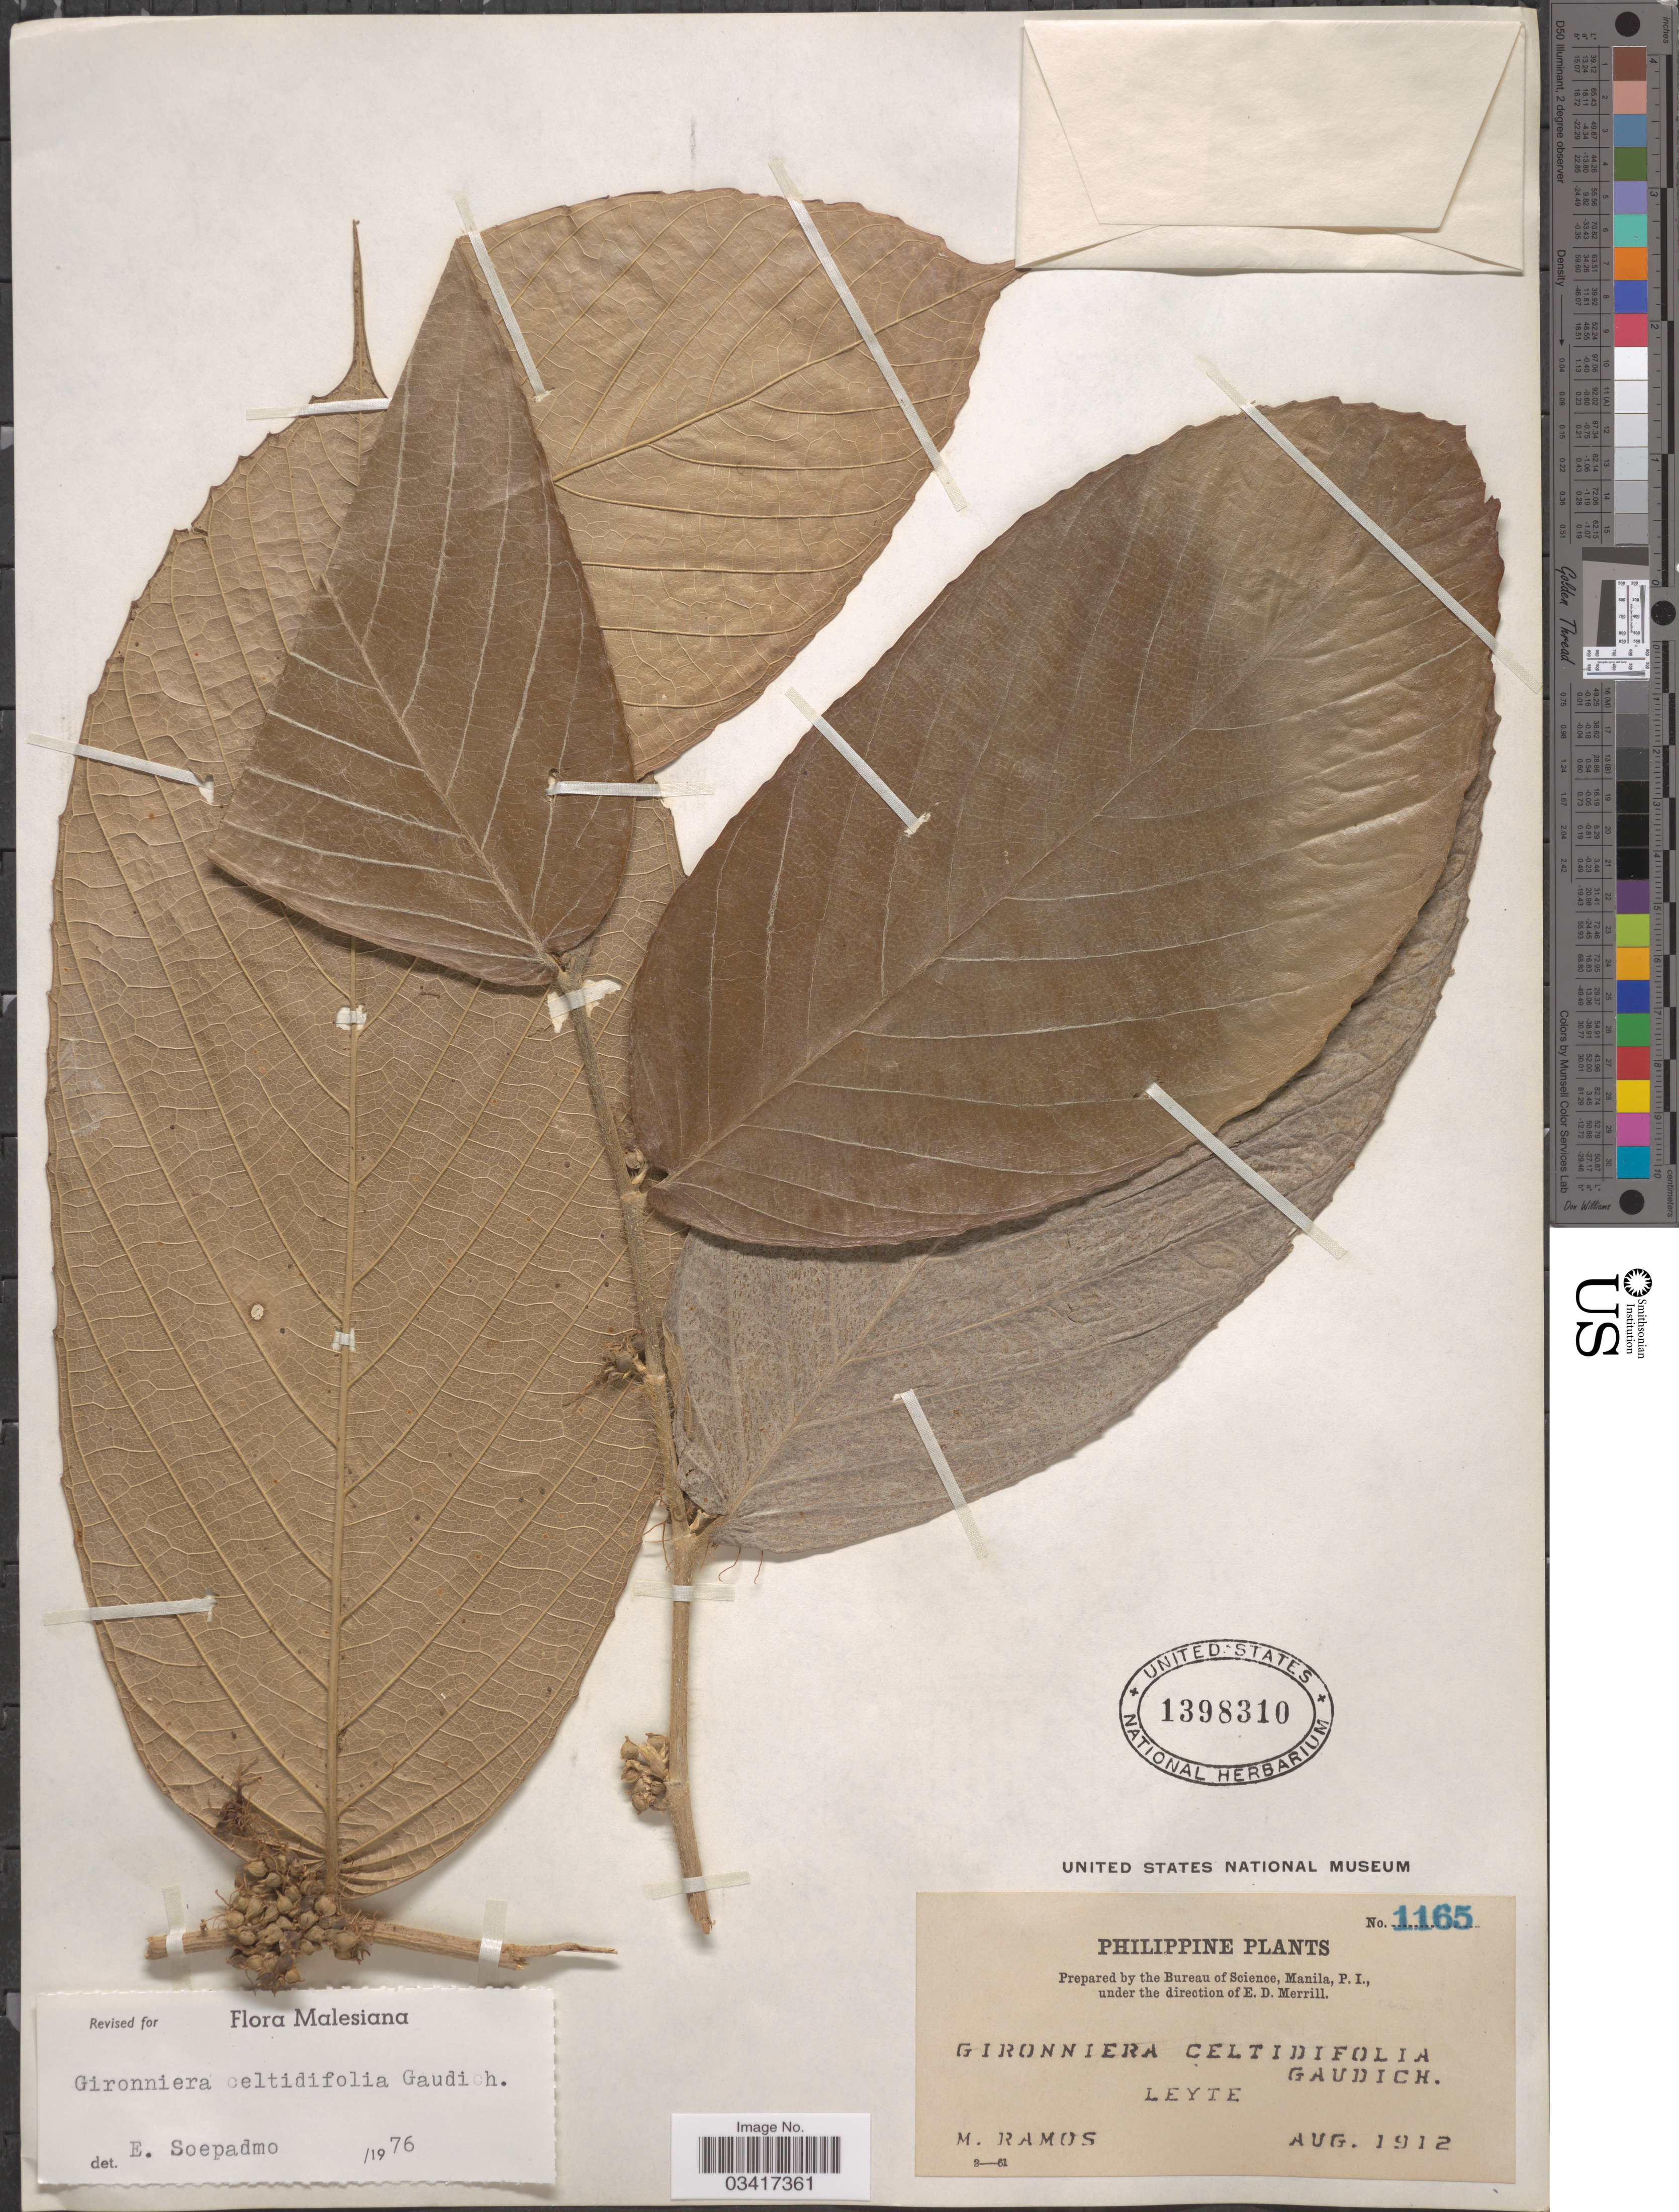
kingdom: Plantae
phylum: Tracheophyta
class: Magnoliopsida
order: Rosales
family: Cannabaceae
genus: Gironniera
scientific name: Gironniera celtidifolia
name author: Gaudich.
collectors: M. Ramos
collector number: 1165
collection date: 1912-08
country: Philippines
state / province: Eastern Visayas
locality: Leyte.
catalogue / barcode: US 1398310